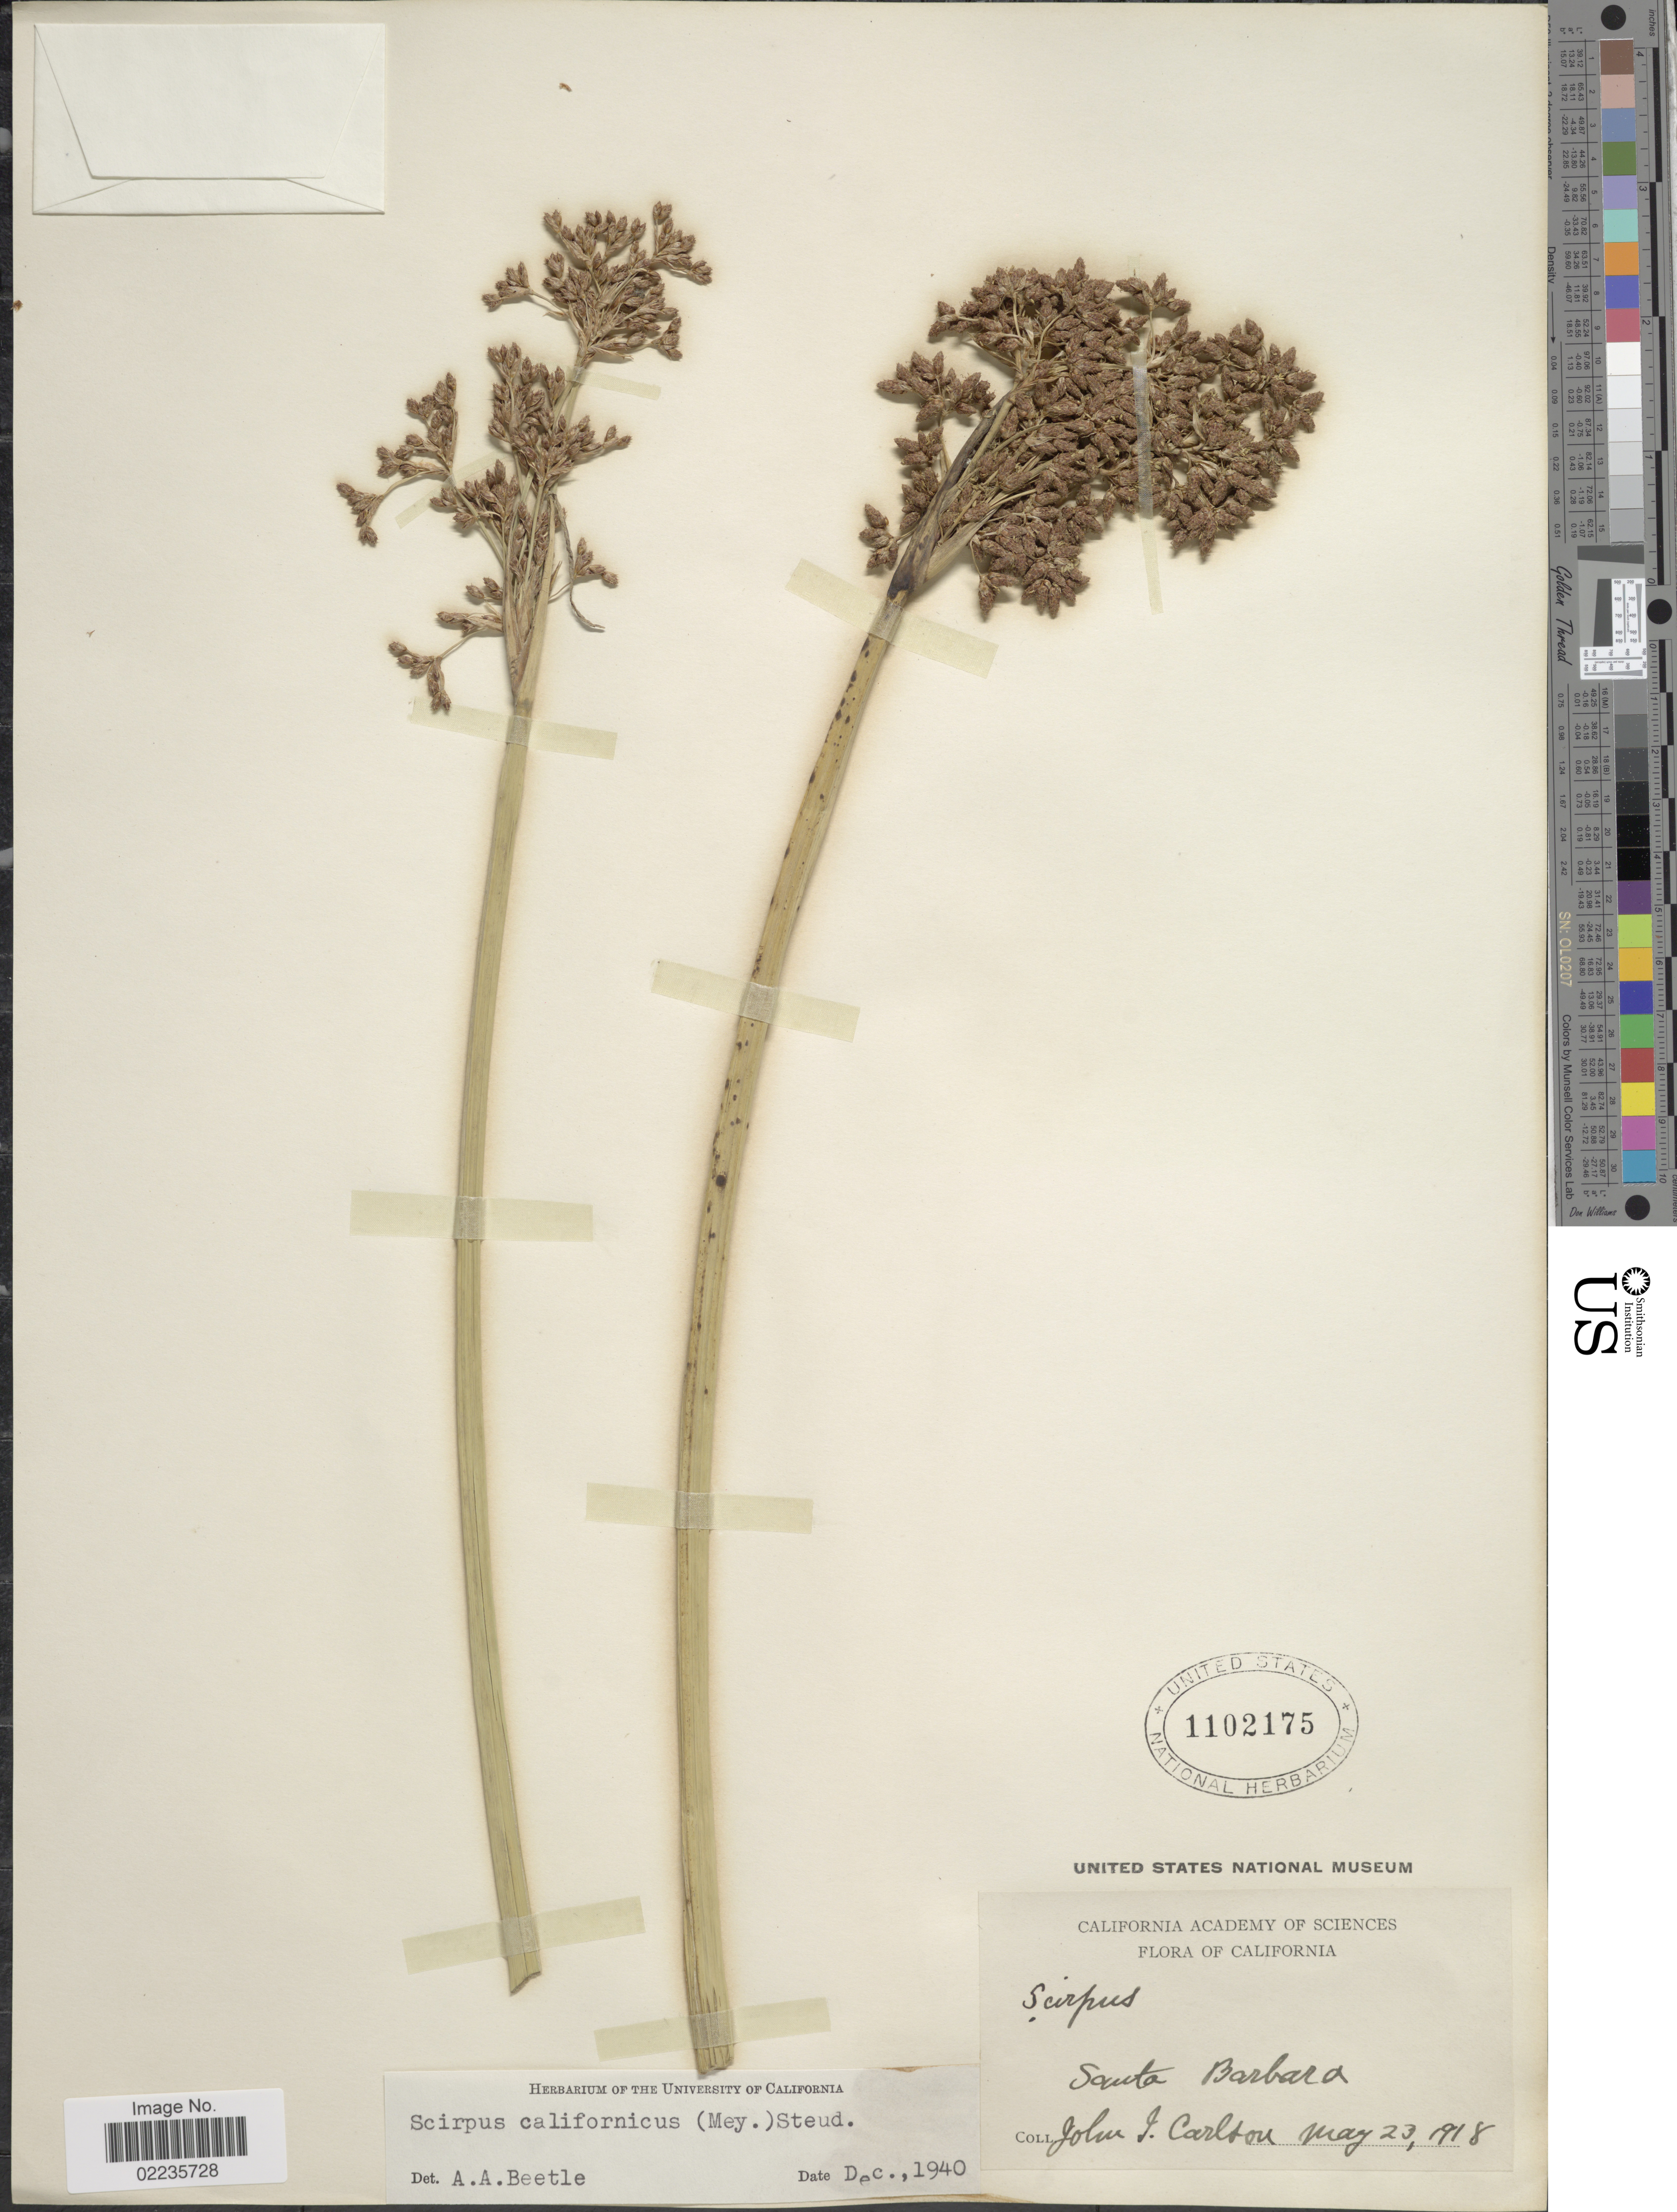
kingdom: Plantae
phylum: Tracheophyta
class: Liliopsida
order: Poales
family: Cyperaceae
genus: Schoenoplectus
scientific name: Schoenoplectus californicus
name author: (C.A. Mey.) Soják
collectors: J. Carlton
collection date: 1918-05-23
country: United States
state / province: California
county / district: Santa Barbara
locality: Santa Barbara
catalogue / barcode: US 1102175